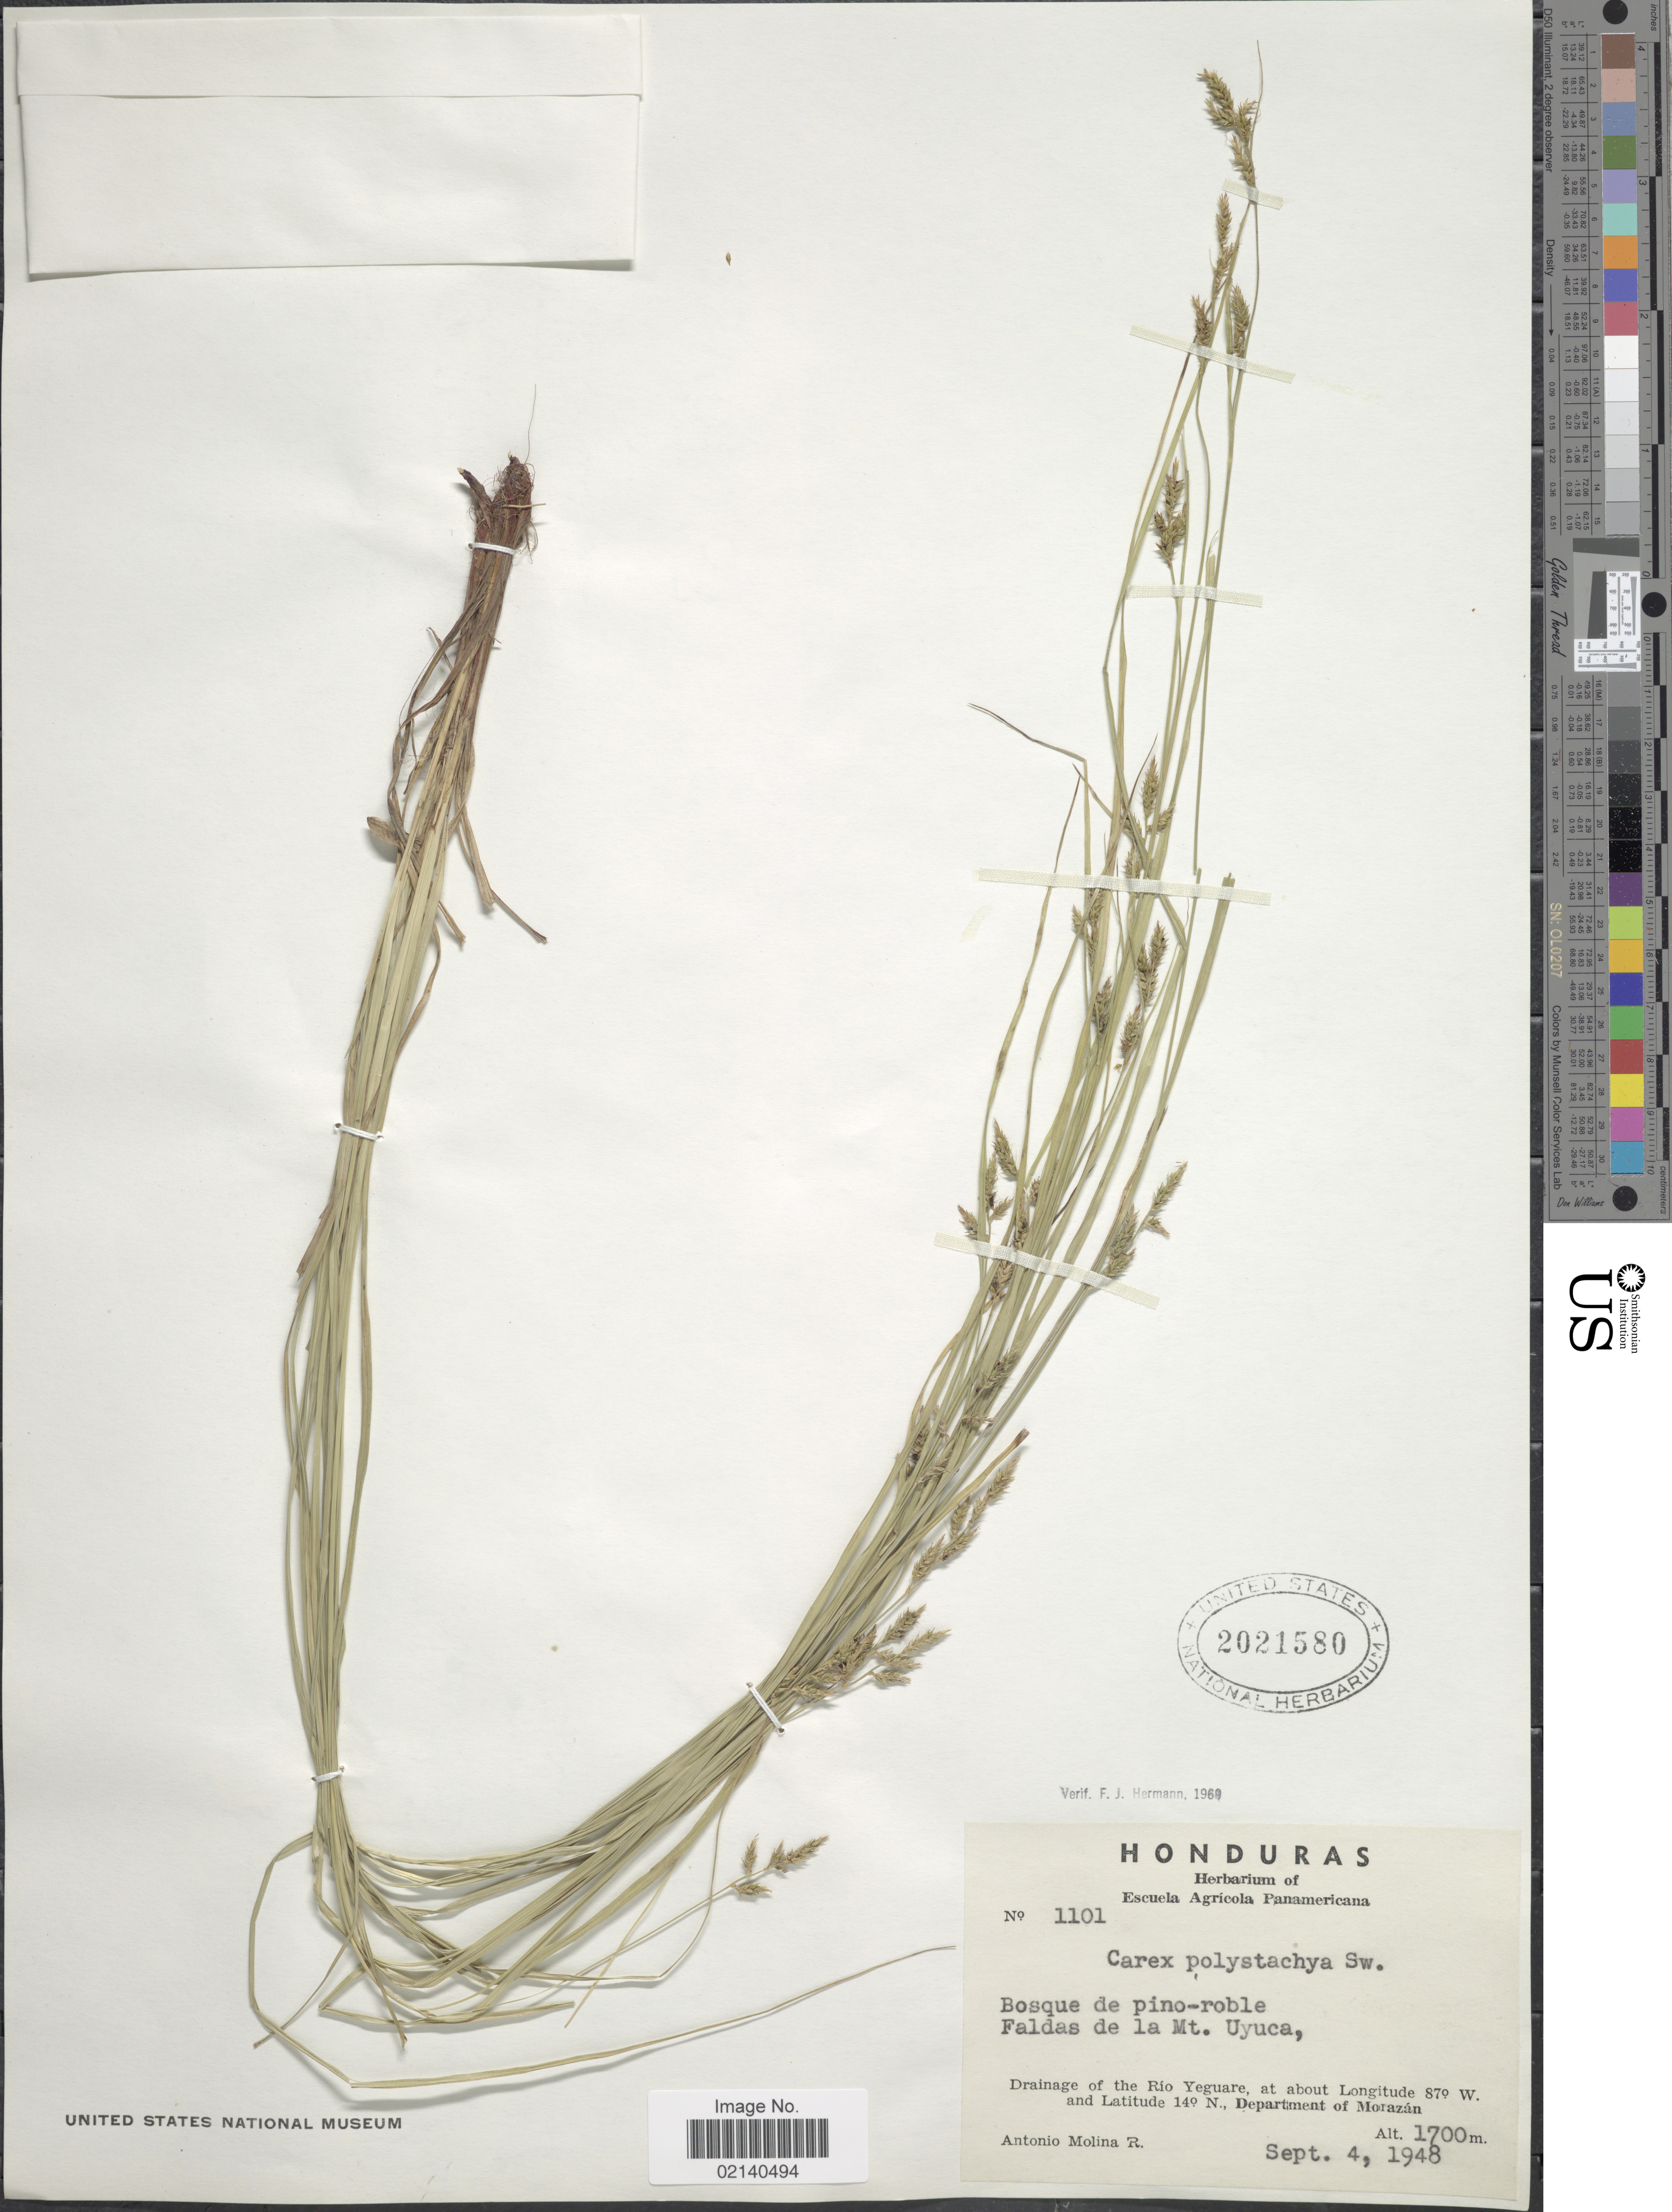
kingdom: Plantae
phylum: Tracheophyta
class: Liliopsida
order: Poales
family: Cyperaceae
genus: Carex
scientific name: Carex polystachya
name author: Sw. ex Wahlenb.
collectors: A. Molina R.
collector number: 1101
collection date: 1948-09-04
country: Honduras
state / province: Fco. Morazán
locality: Faldas de la Mt. Uyuca, drainage of the Rio Yeguare, Department of Morazan.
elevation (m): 1700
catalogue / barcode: US 2021580